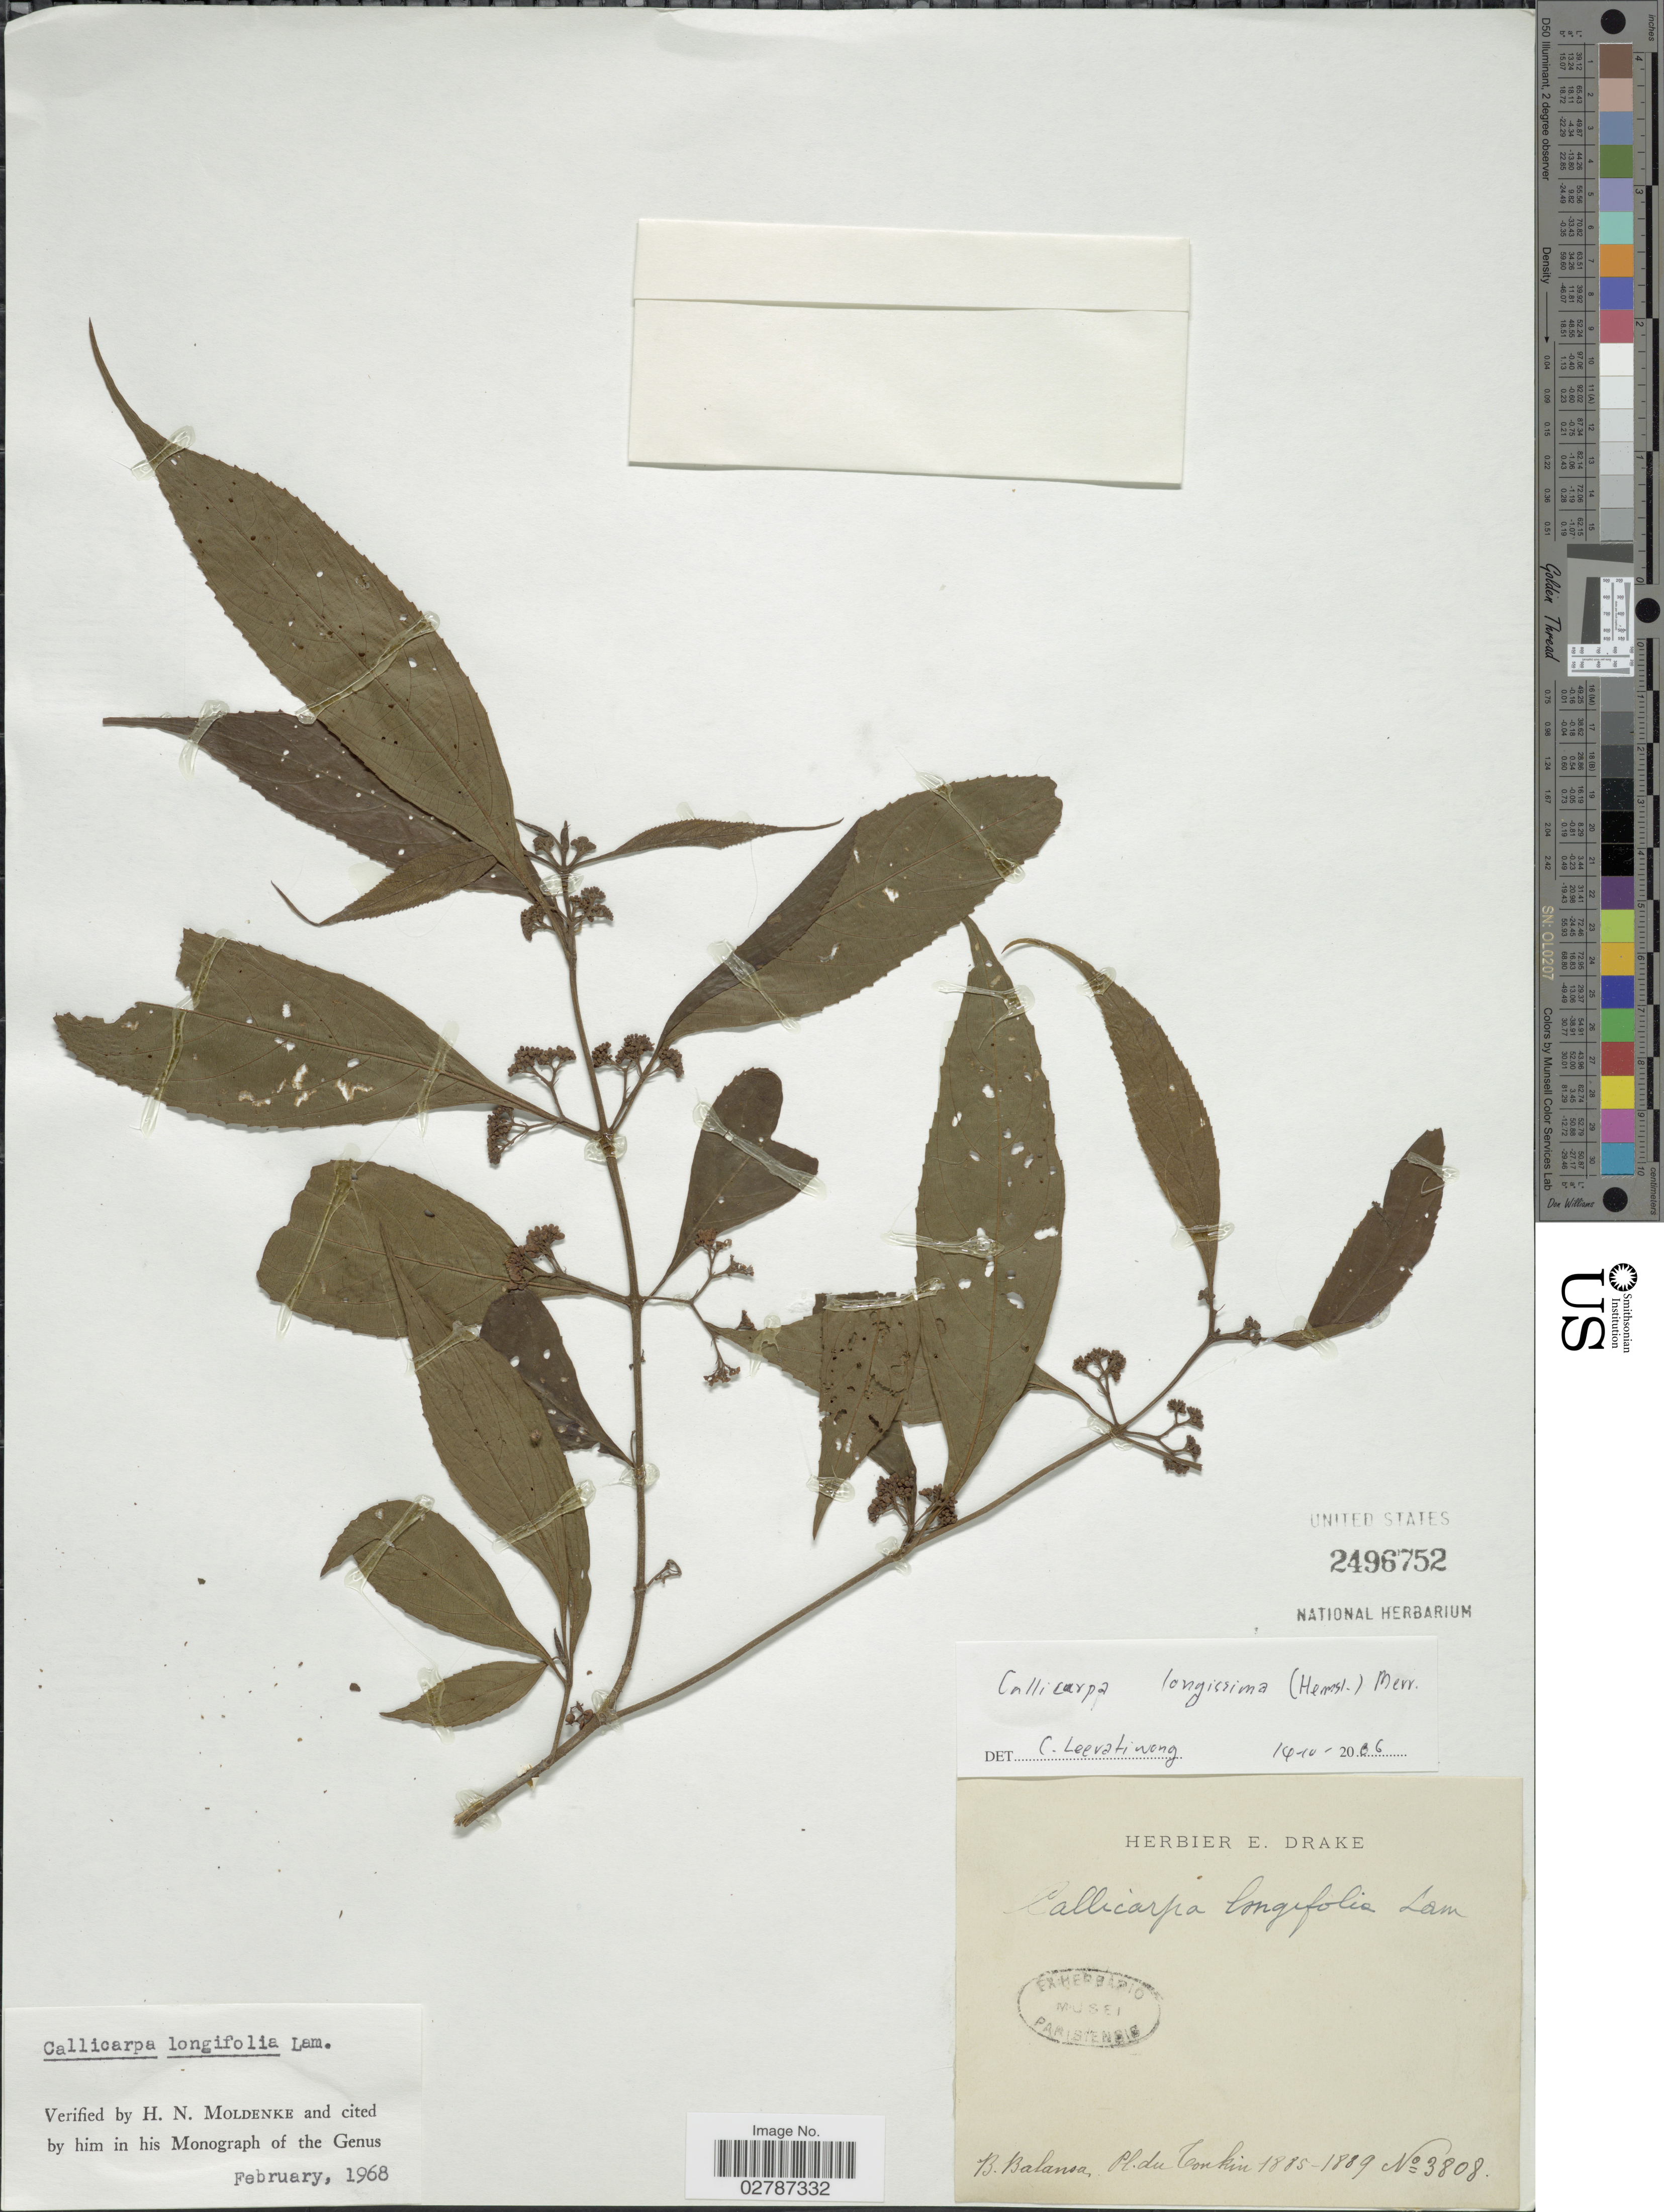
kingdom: Plantae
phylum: Tracheophyta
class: Magnoliopsida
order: Lamiales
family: Lamiaceae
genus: Callicarpa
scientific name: Callicarpa longissima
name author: (Hemsl.) Merr.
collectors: B. Balansa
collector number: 3808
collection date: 1885/1889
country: Vietnam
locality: Tonkin.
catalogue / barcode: US 2496752